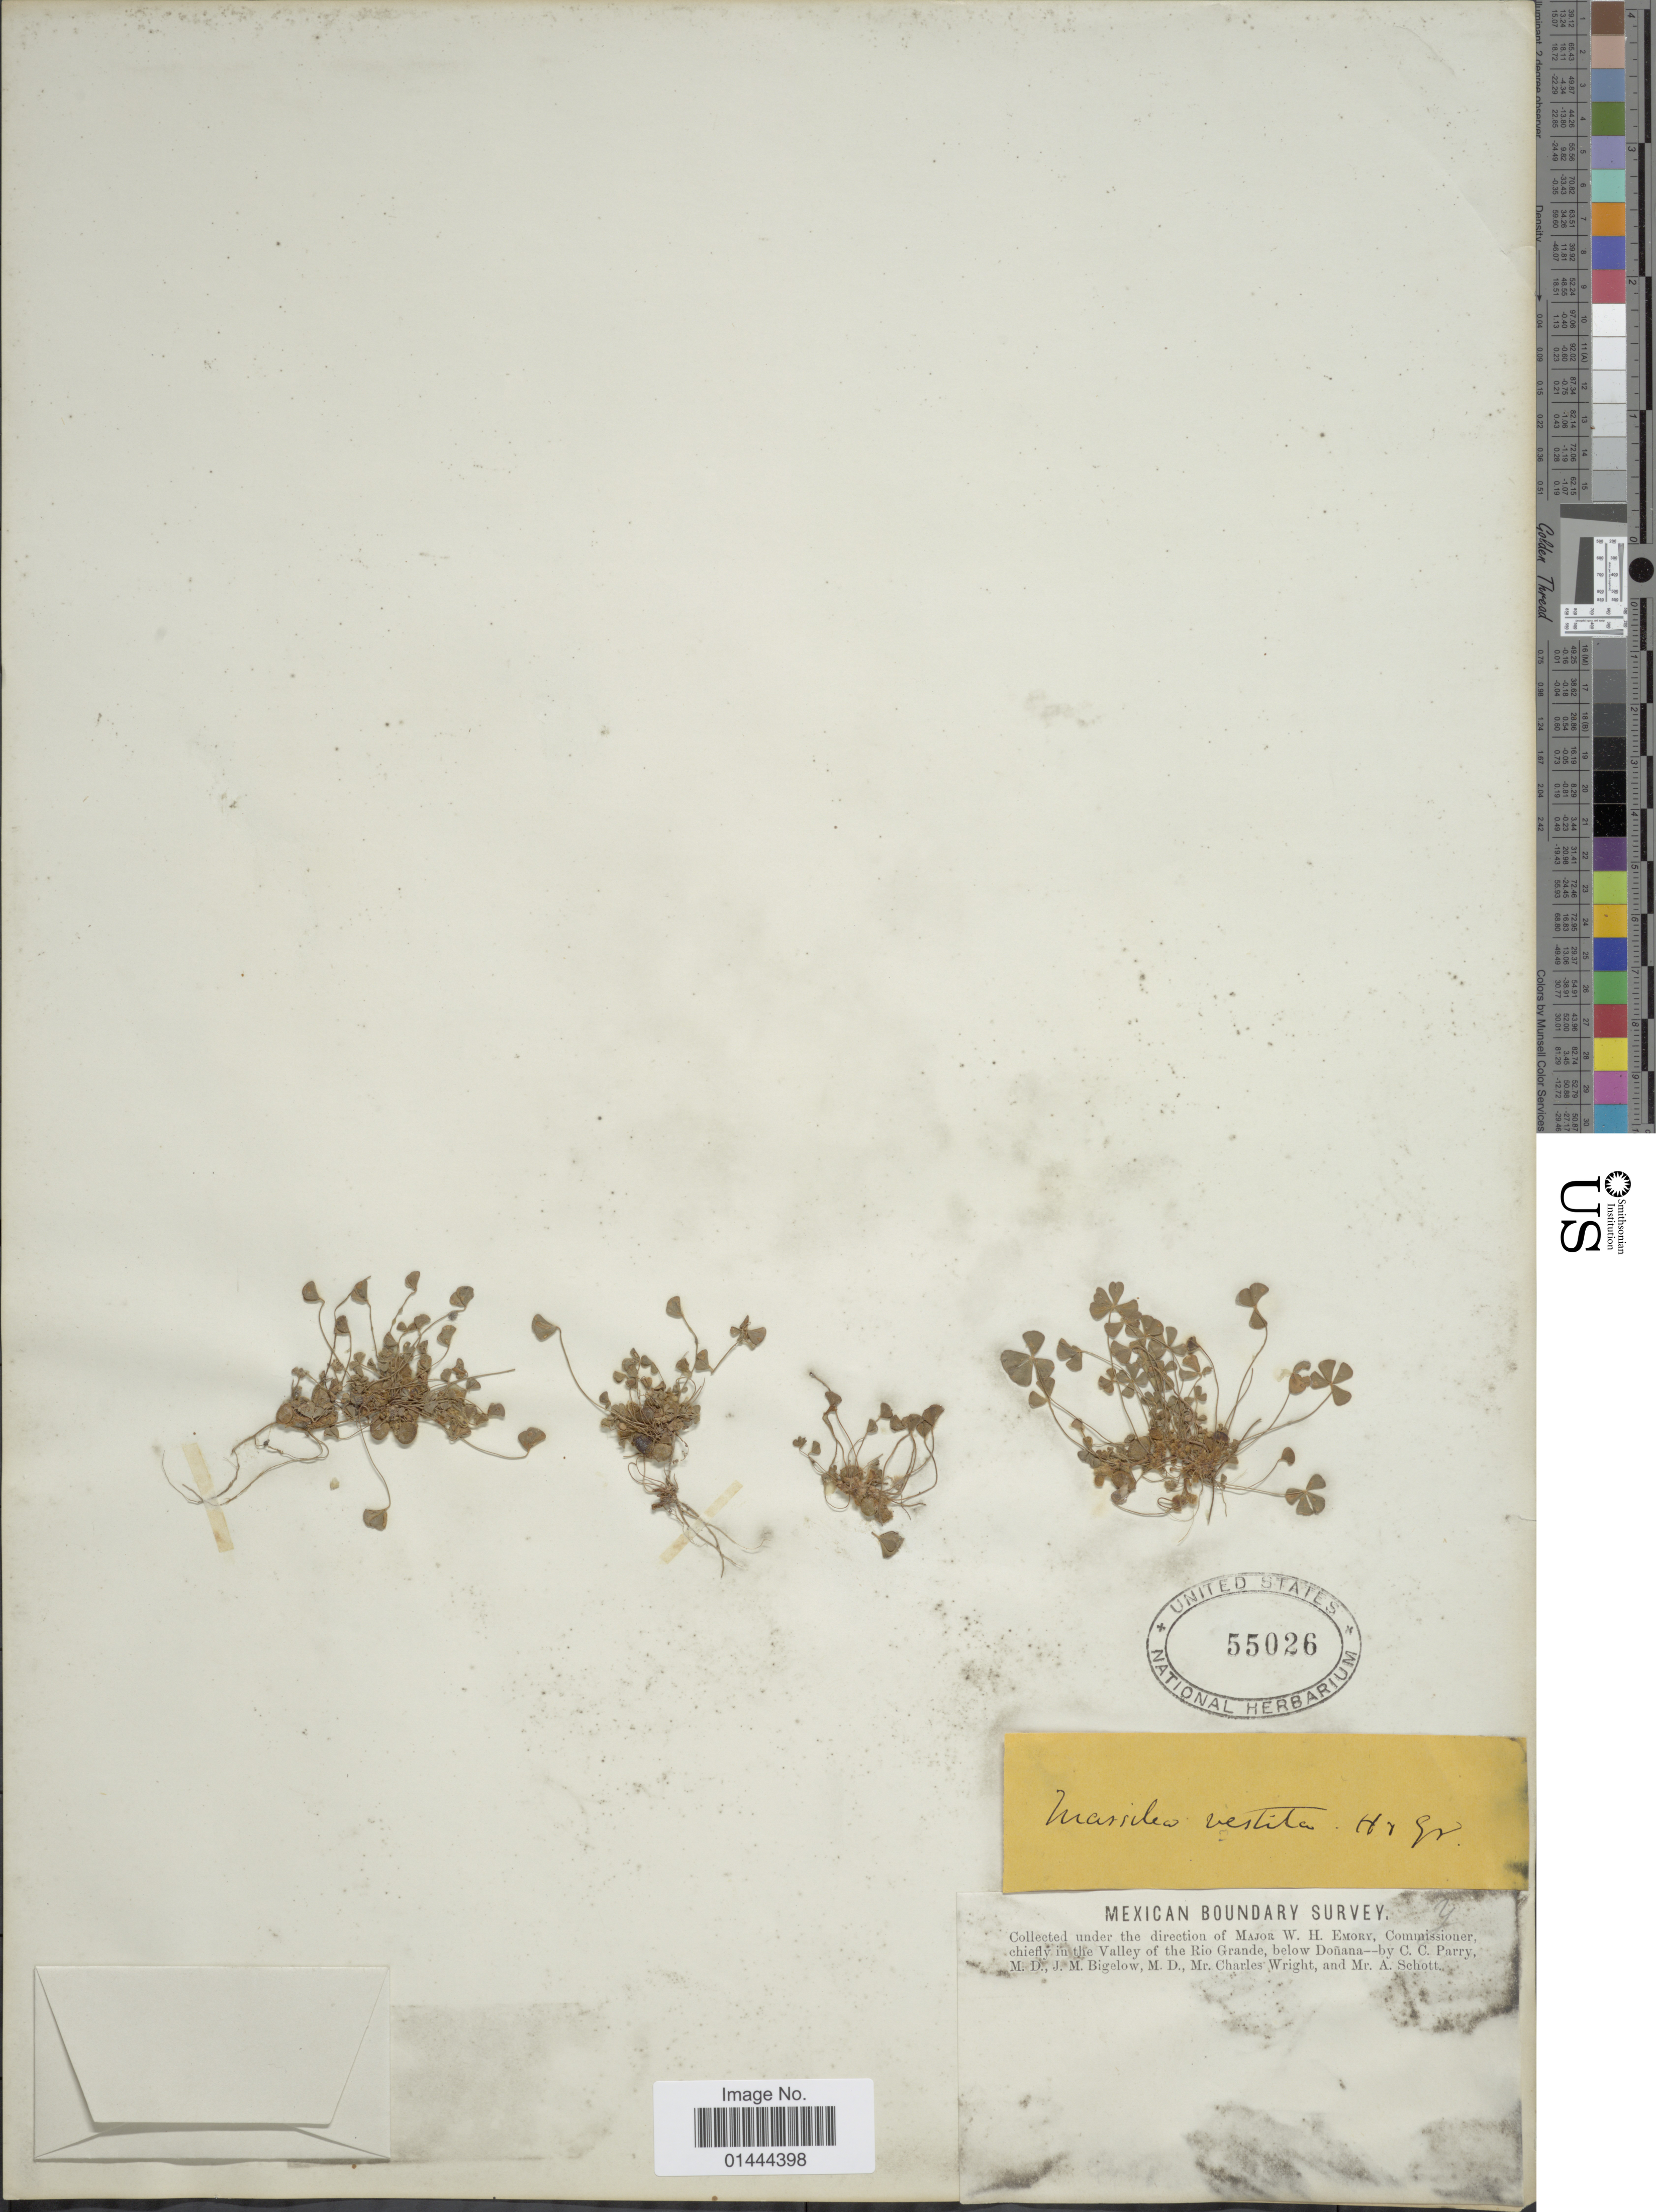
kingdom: Plantae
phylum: Tracheophyta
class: Polypodiopsida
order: Salviniales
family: Marsileaceae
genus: Marsilea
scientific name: Marsilea vestita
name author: Hook. & Grev.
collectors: C. C. Parry & J. M. Bigelow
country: Mexico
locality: In the Valley of the Rio Grande, below Doñana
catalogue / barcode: US 55026